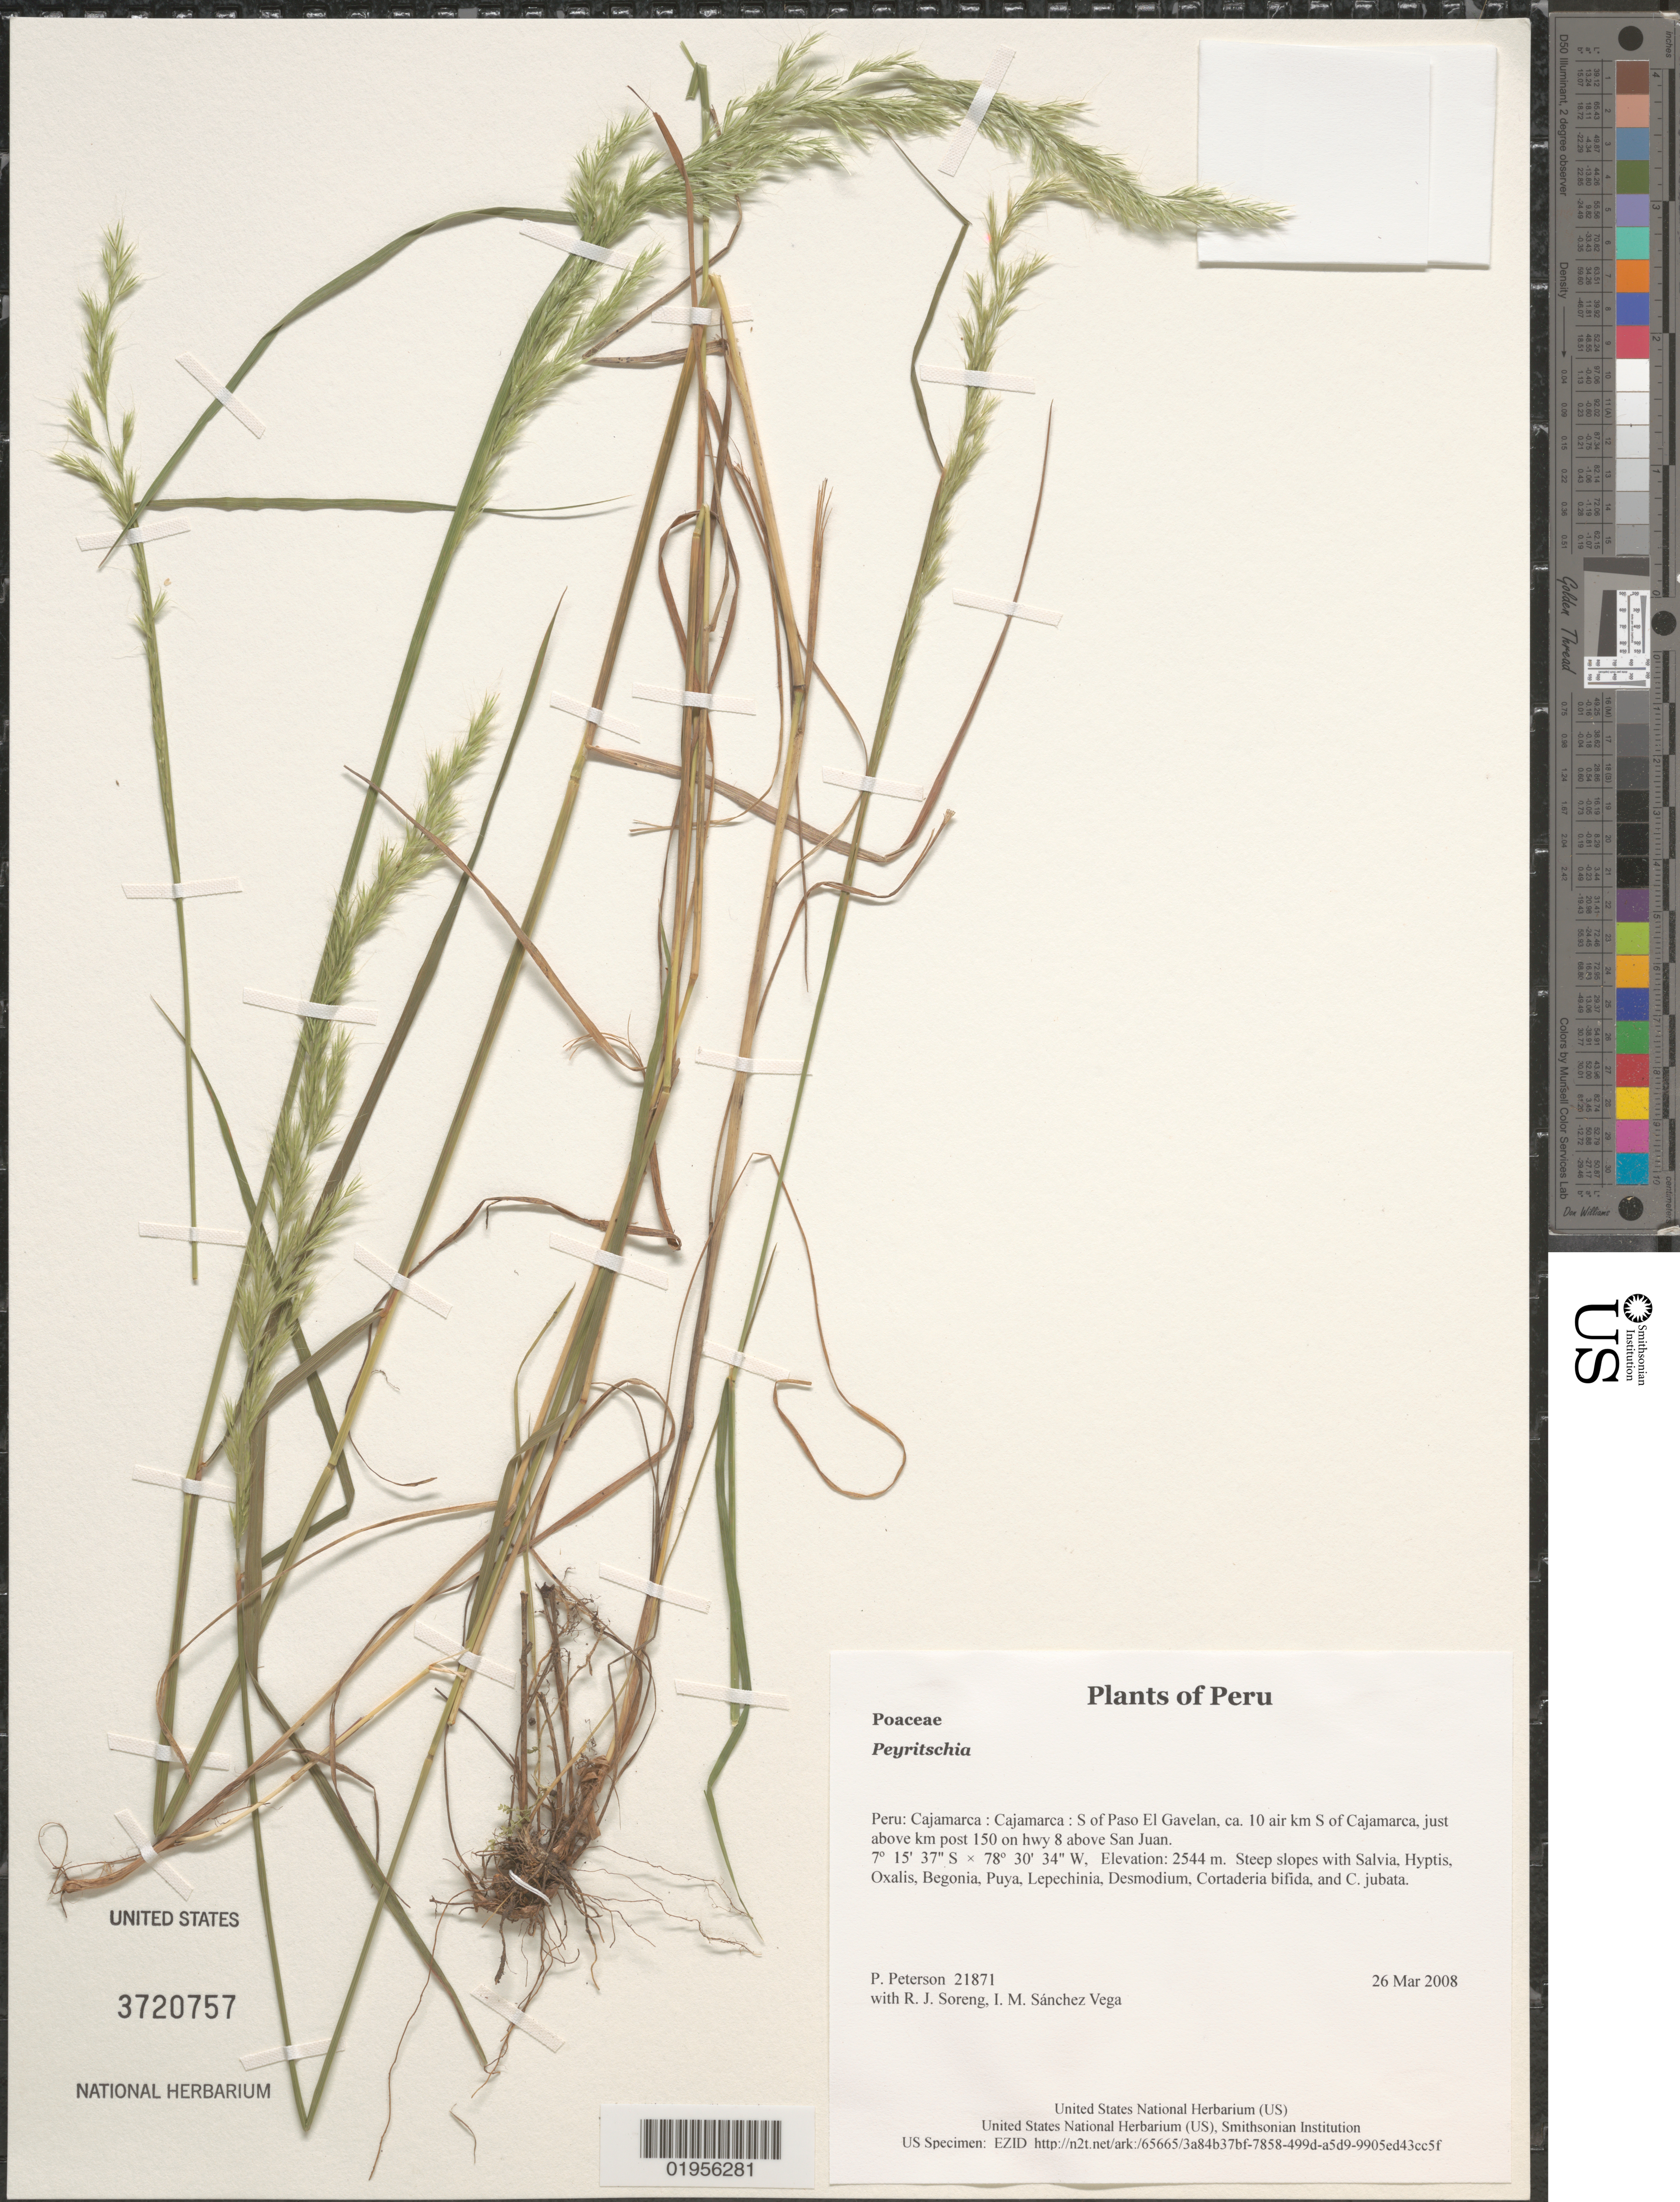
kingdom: Plantae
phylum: Tracheophyta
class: Liliopsida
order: Poales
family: Poaceae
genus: Peyritschia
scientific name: Peyritschia sp.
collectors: P. M. Peterson, R. J. Soreng & I. M. Sánchez Vega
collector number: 21871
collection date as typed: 26 Mar 2008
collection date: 2008-03-26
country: Peru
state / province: Cajamarca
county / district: Cajamarca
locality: S of Paso El Gavelan, ca. 10 air km S of Cajamarca, just above km post 150 on hwy 8 above San Juan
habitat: Steep slopes with Salvia, Hyptis, Oxalis, Begonia, Puya, Lepechinia, Desmodium, Cortaderia bifida, and C. jubata.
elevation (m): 2544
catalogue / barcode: US 3720757